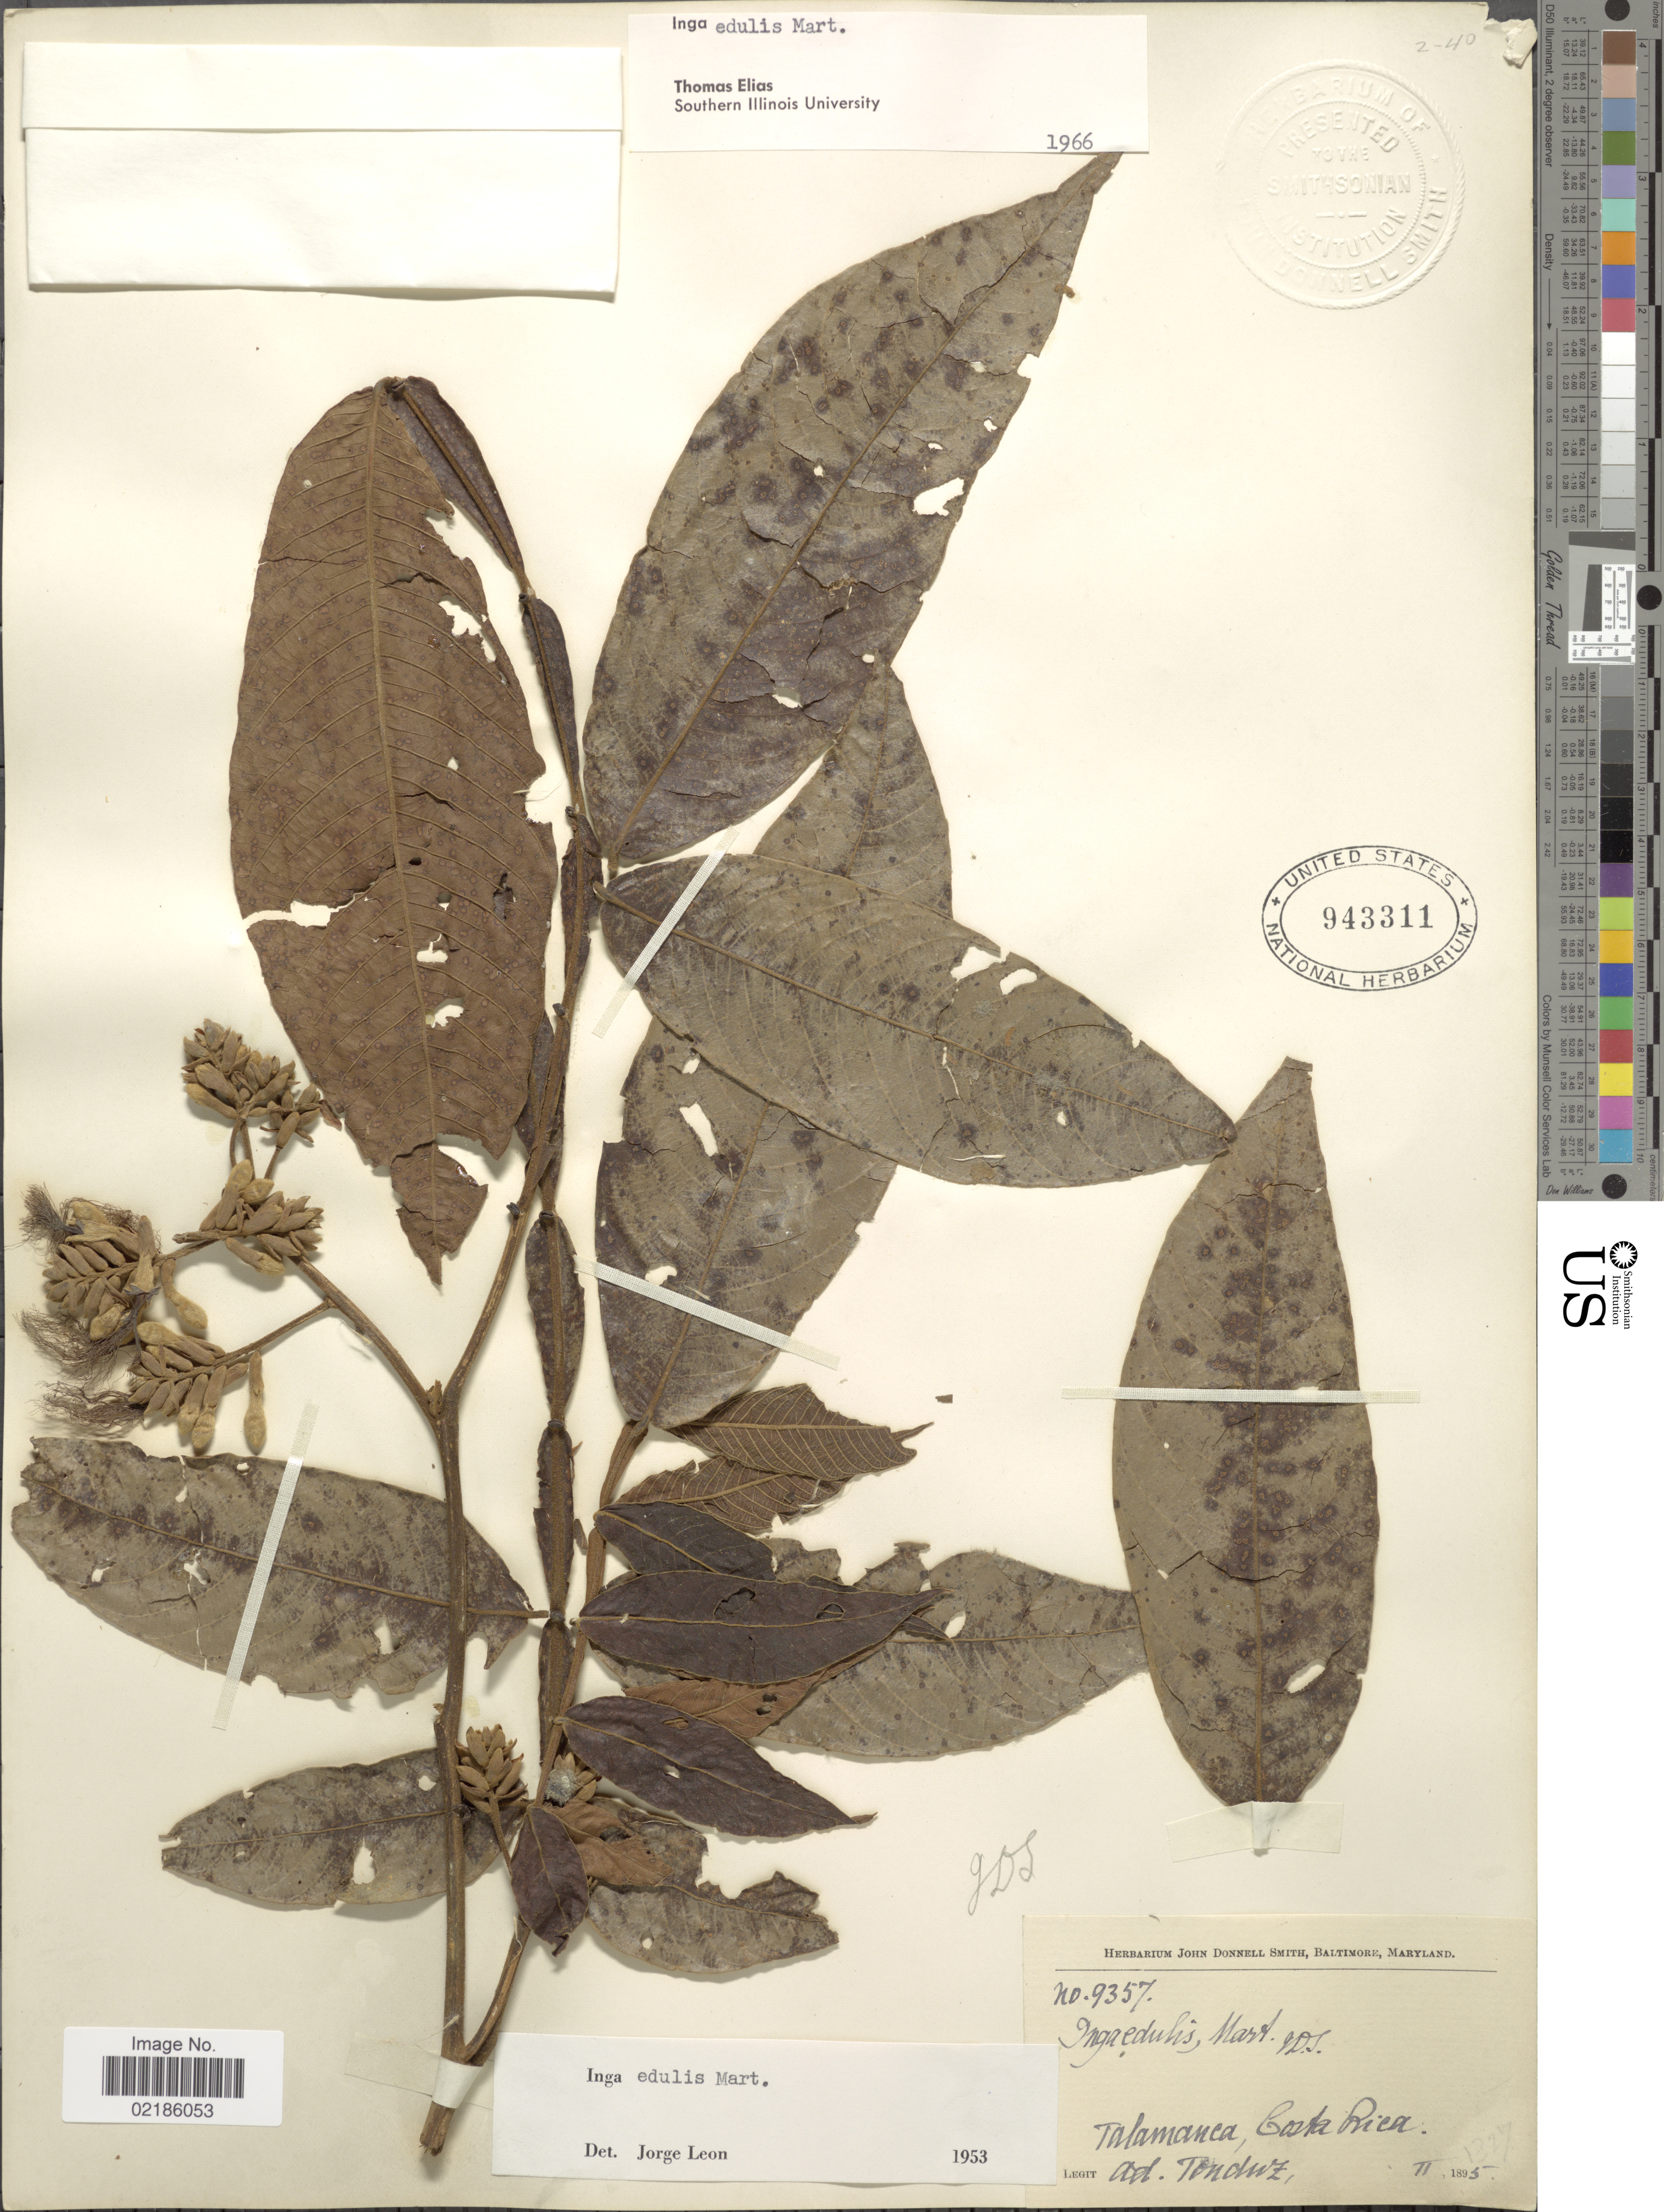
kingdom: Plantae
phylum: Tracheophyta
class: Magnoliopsida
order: Fabales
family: Fabaceae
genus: Inga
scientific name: Inga edulis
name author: Mart.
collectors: A. Tonduz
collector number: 9357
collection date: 1895-02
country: Costa Rica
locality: Talamanca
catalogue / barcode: US 943311